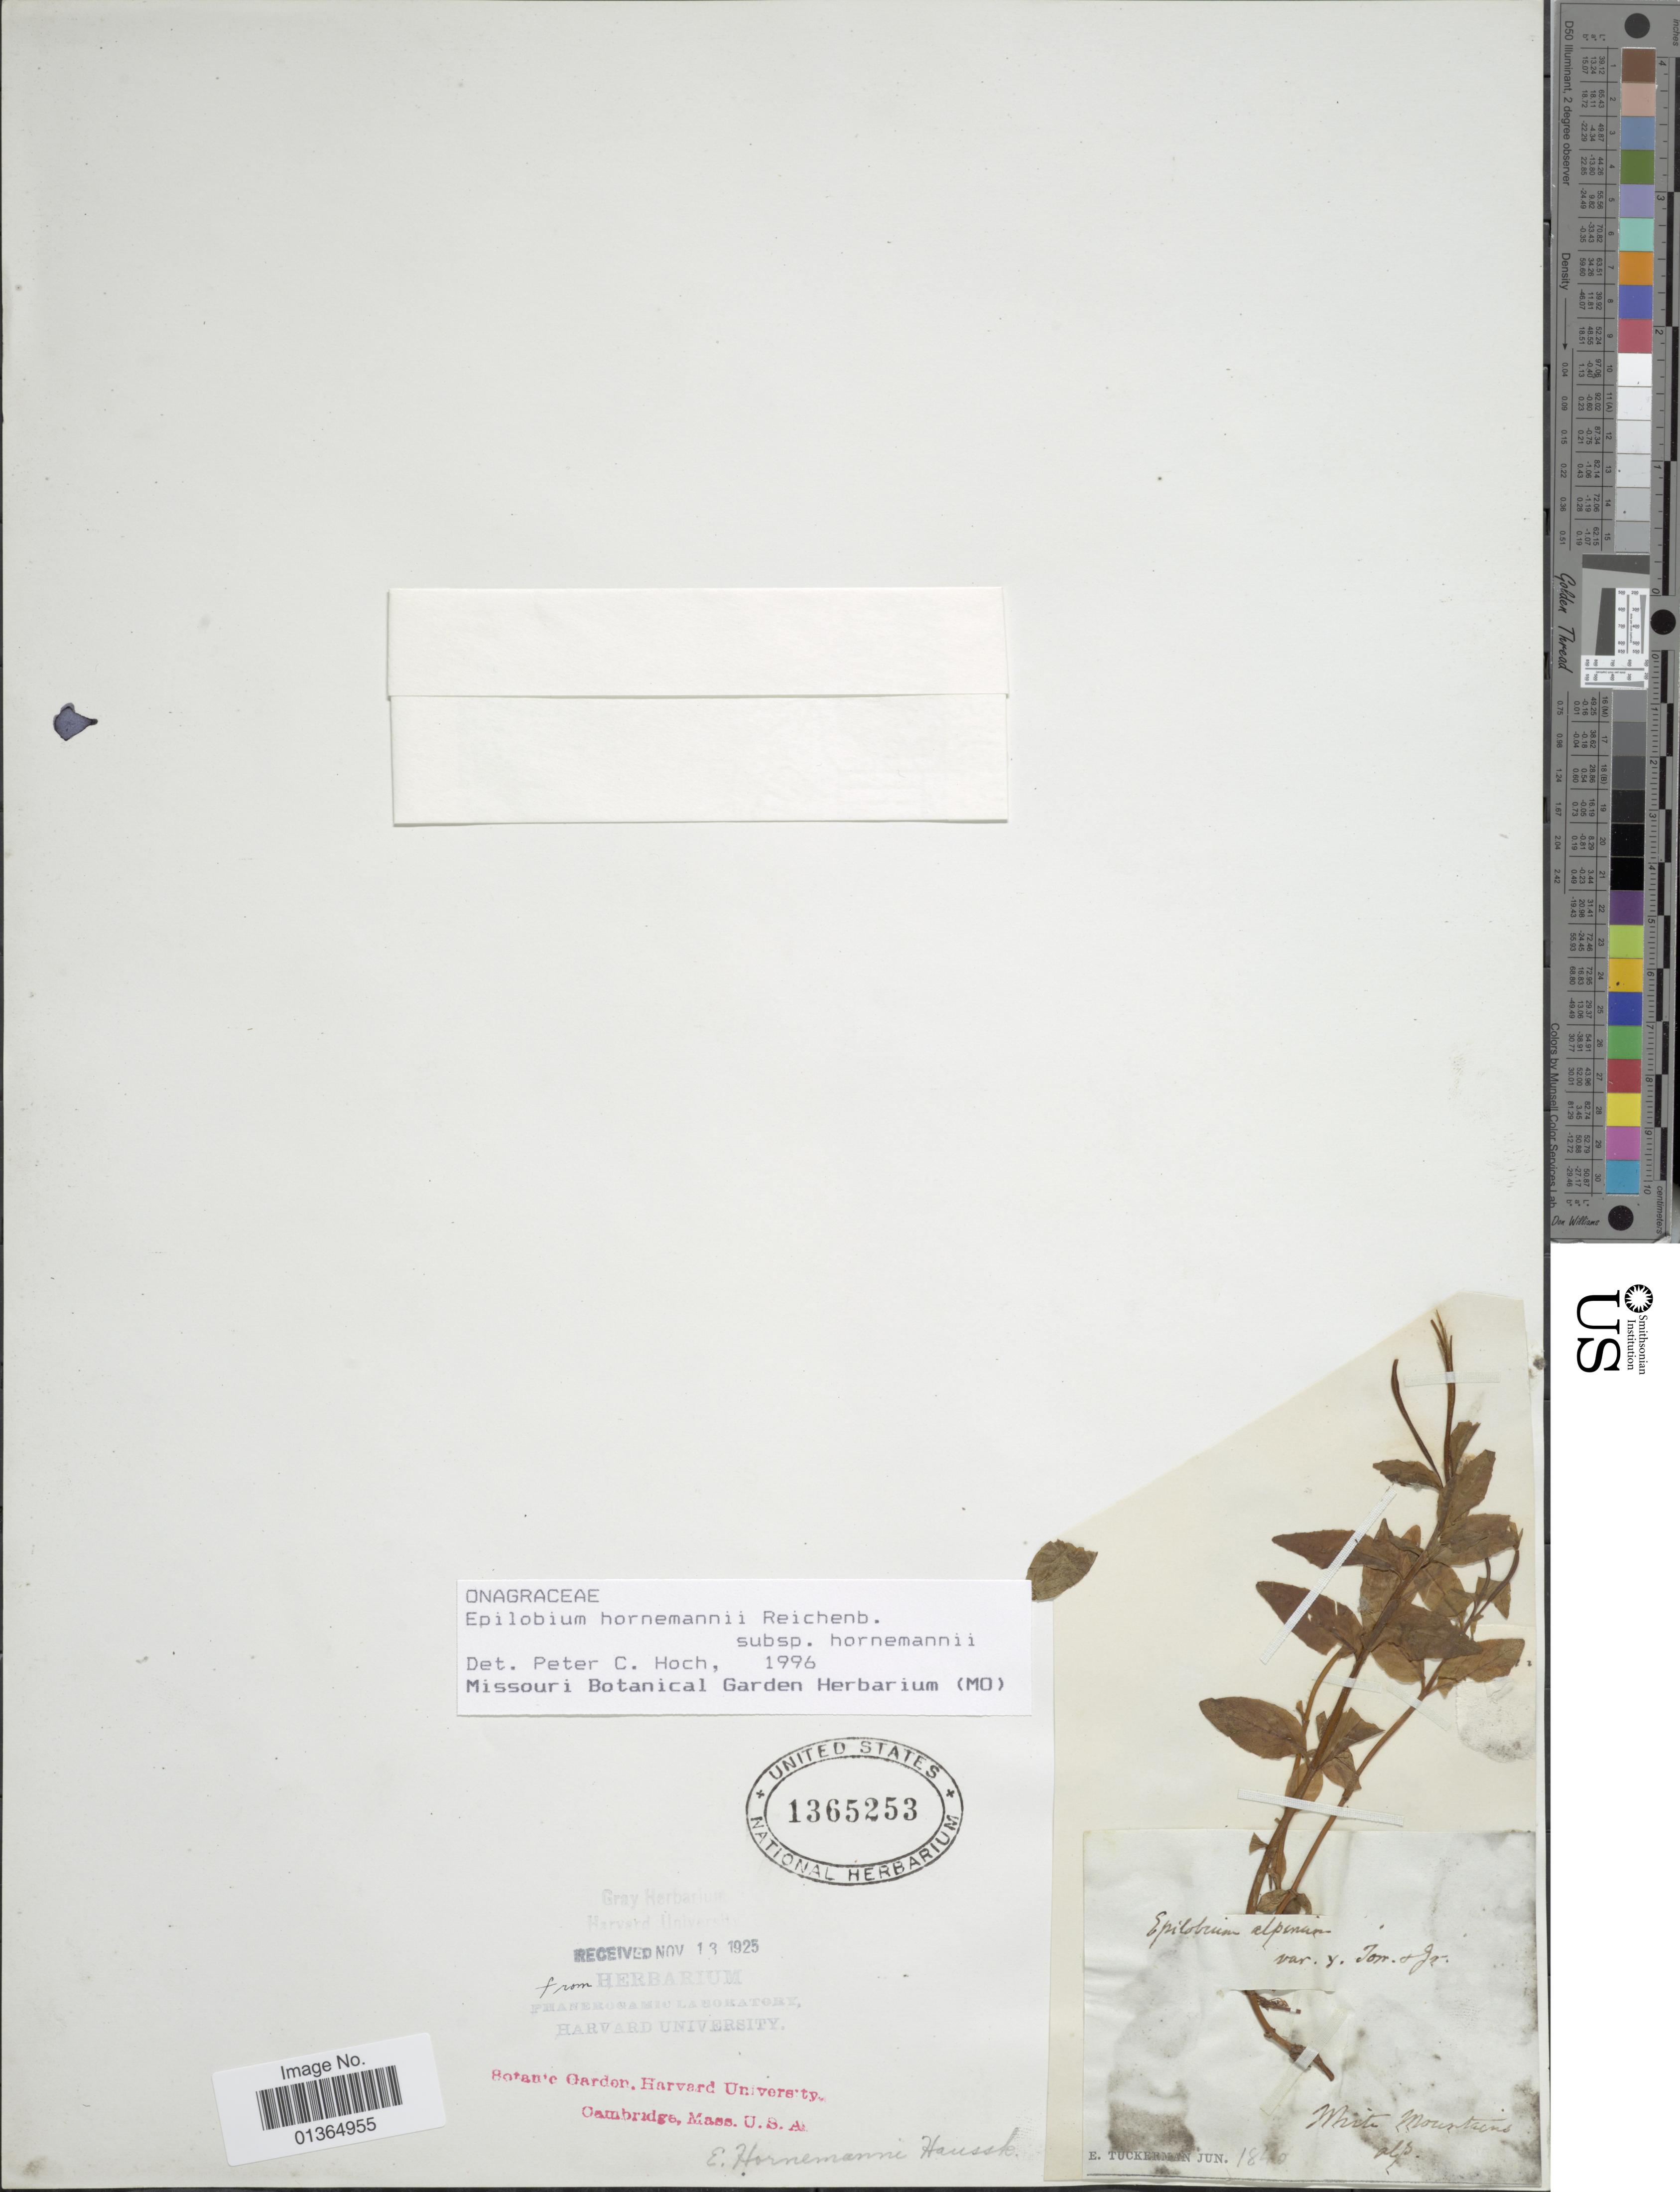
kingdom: Plantae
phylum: Tracheophyta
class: Magnoliopsida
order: Myrtales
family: Onagraceae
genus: Epilobium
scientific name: Epilobium hornemannii subsp. hornemannii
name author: Rchb.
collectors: E. Tuckerman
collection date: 1840-06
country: United States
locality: White Mountains.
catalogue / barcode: US 1365253